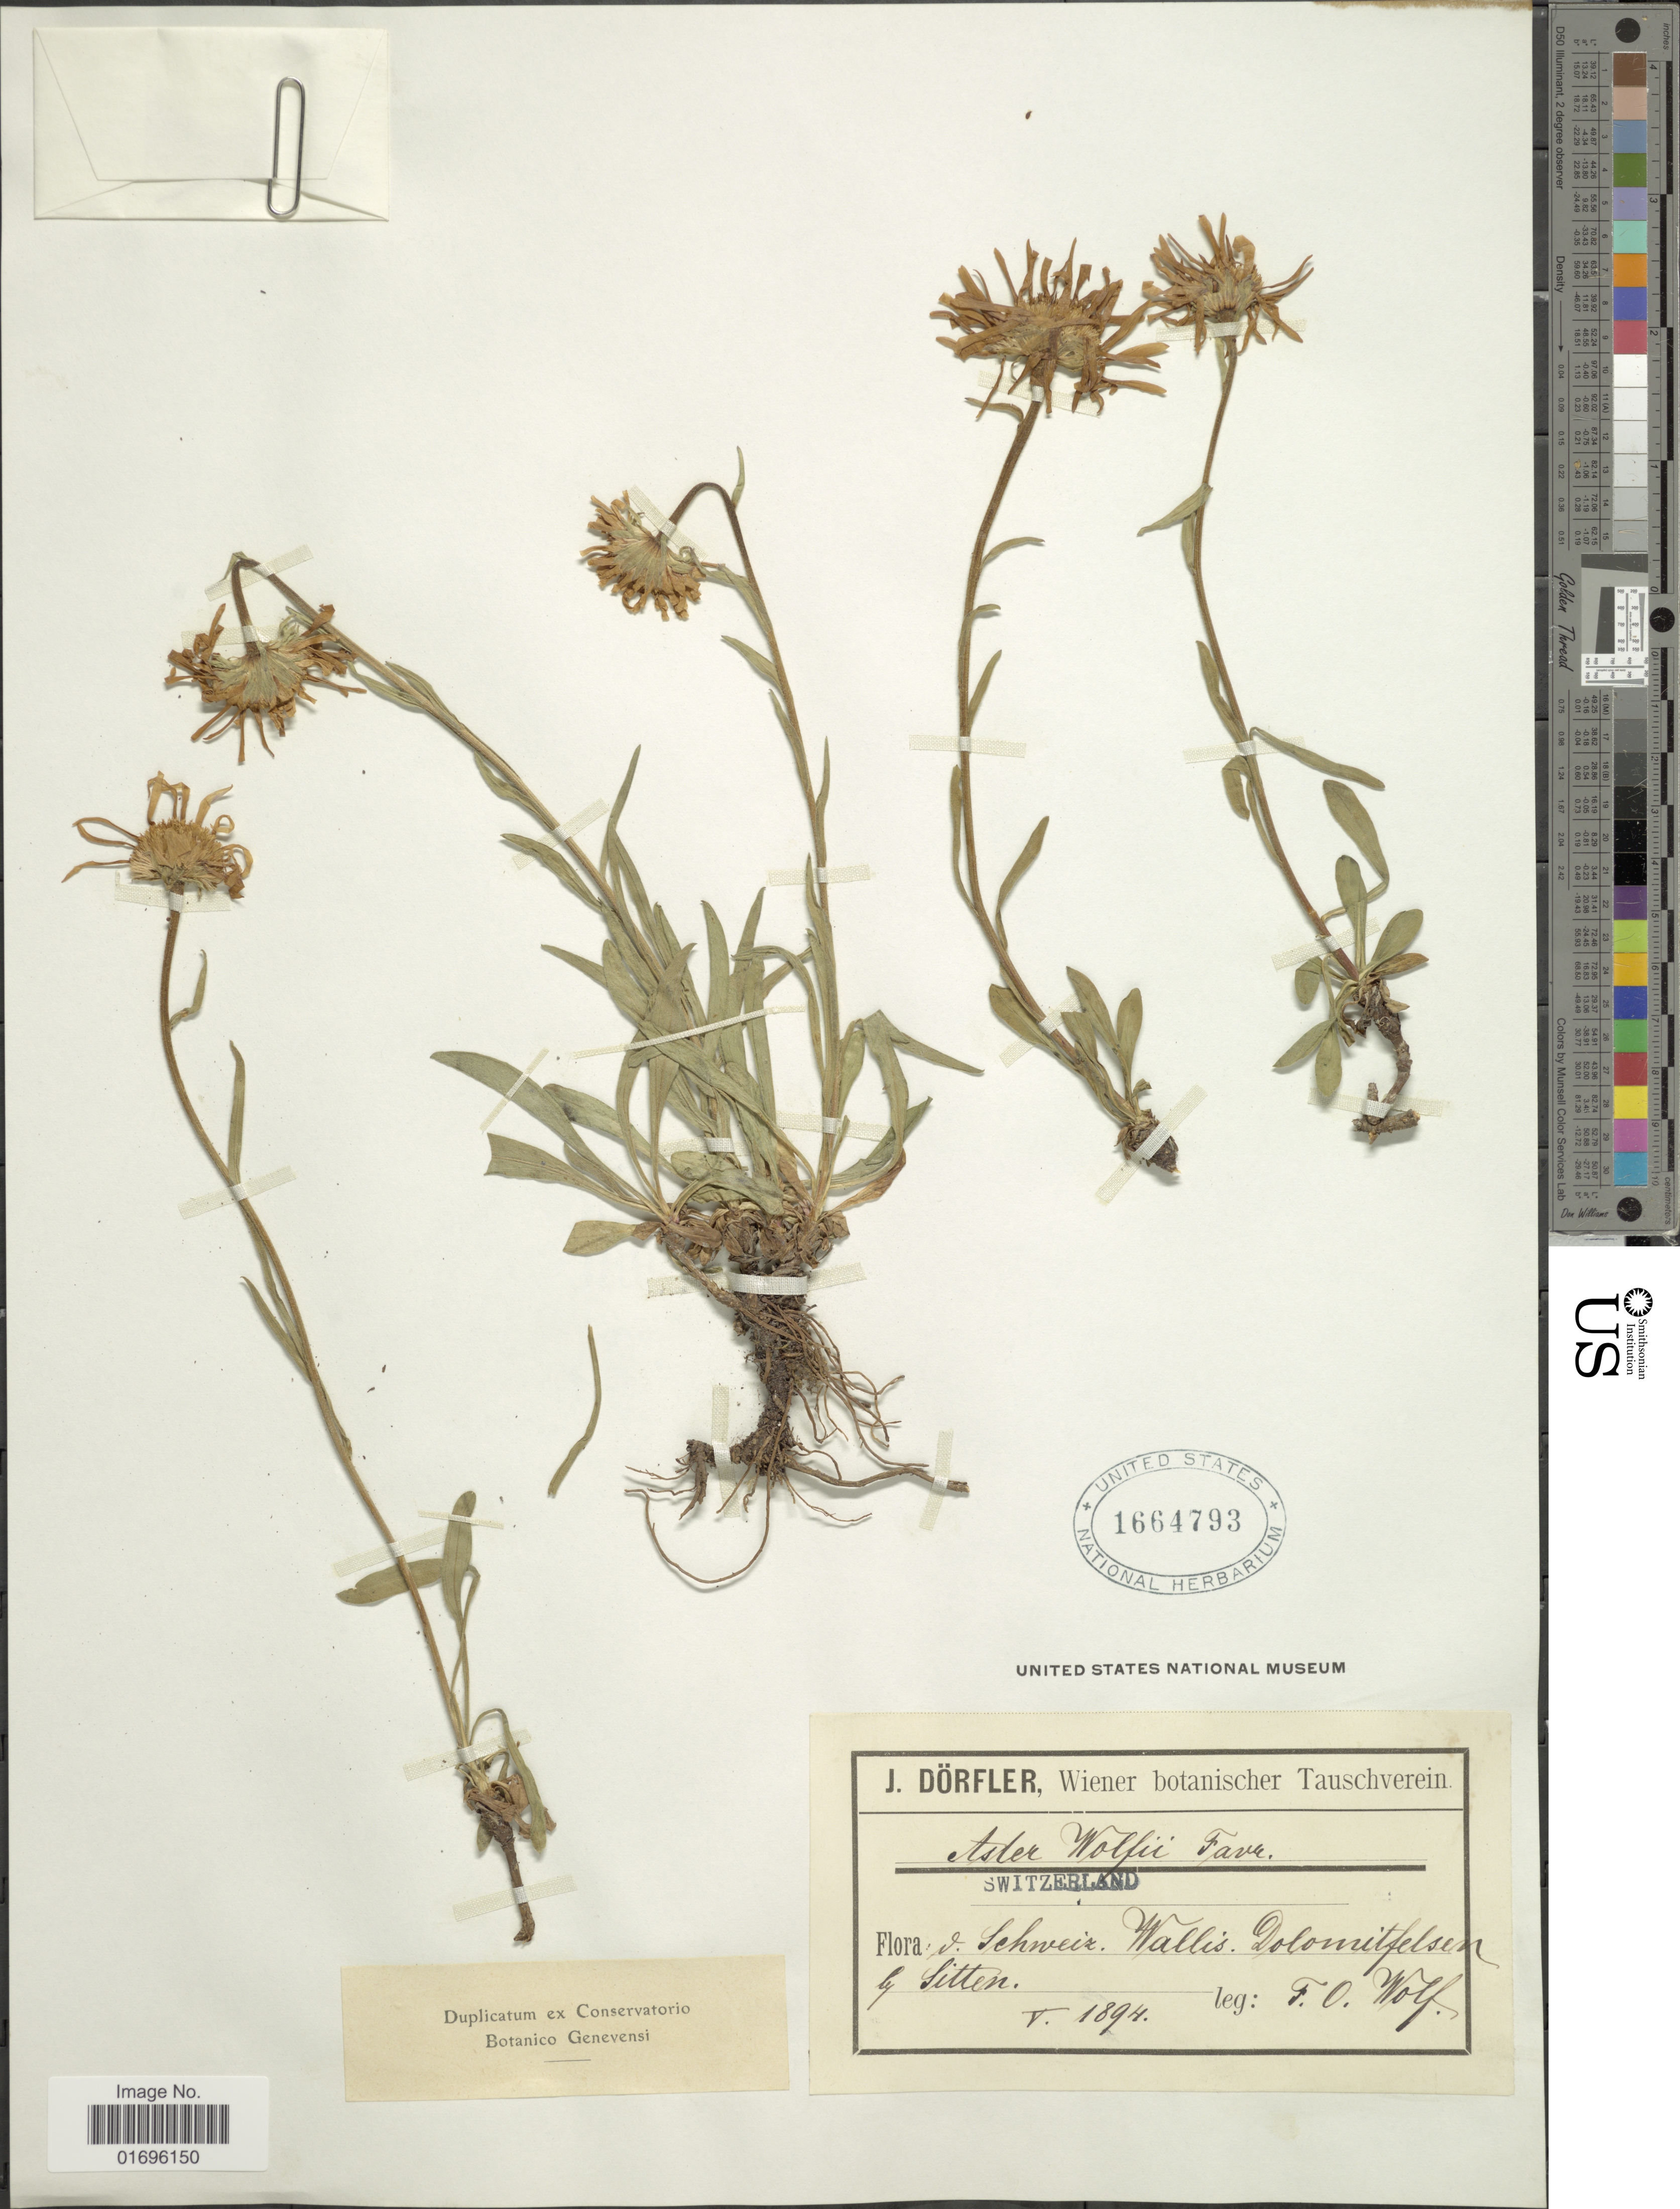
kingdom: Plantae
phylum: Tracheophyta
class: Magnoliopsida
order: Asterales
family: Asteraceae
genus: Aster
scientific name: Aster wolfii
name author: Favrat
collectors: F. Wolf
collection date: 1894-05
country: Switzerland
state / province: Valais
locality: Schweiz. Wallis. Dolomitfelsen by Sitten.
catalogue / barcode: US 1664793